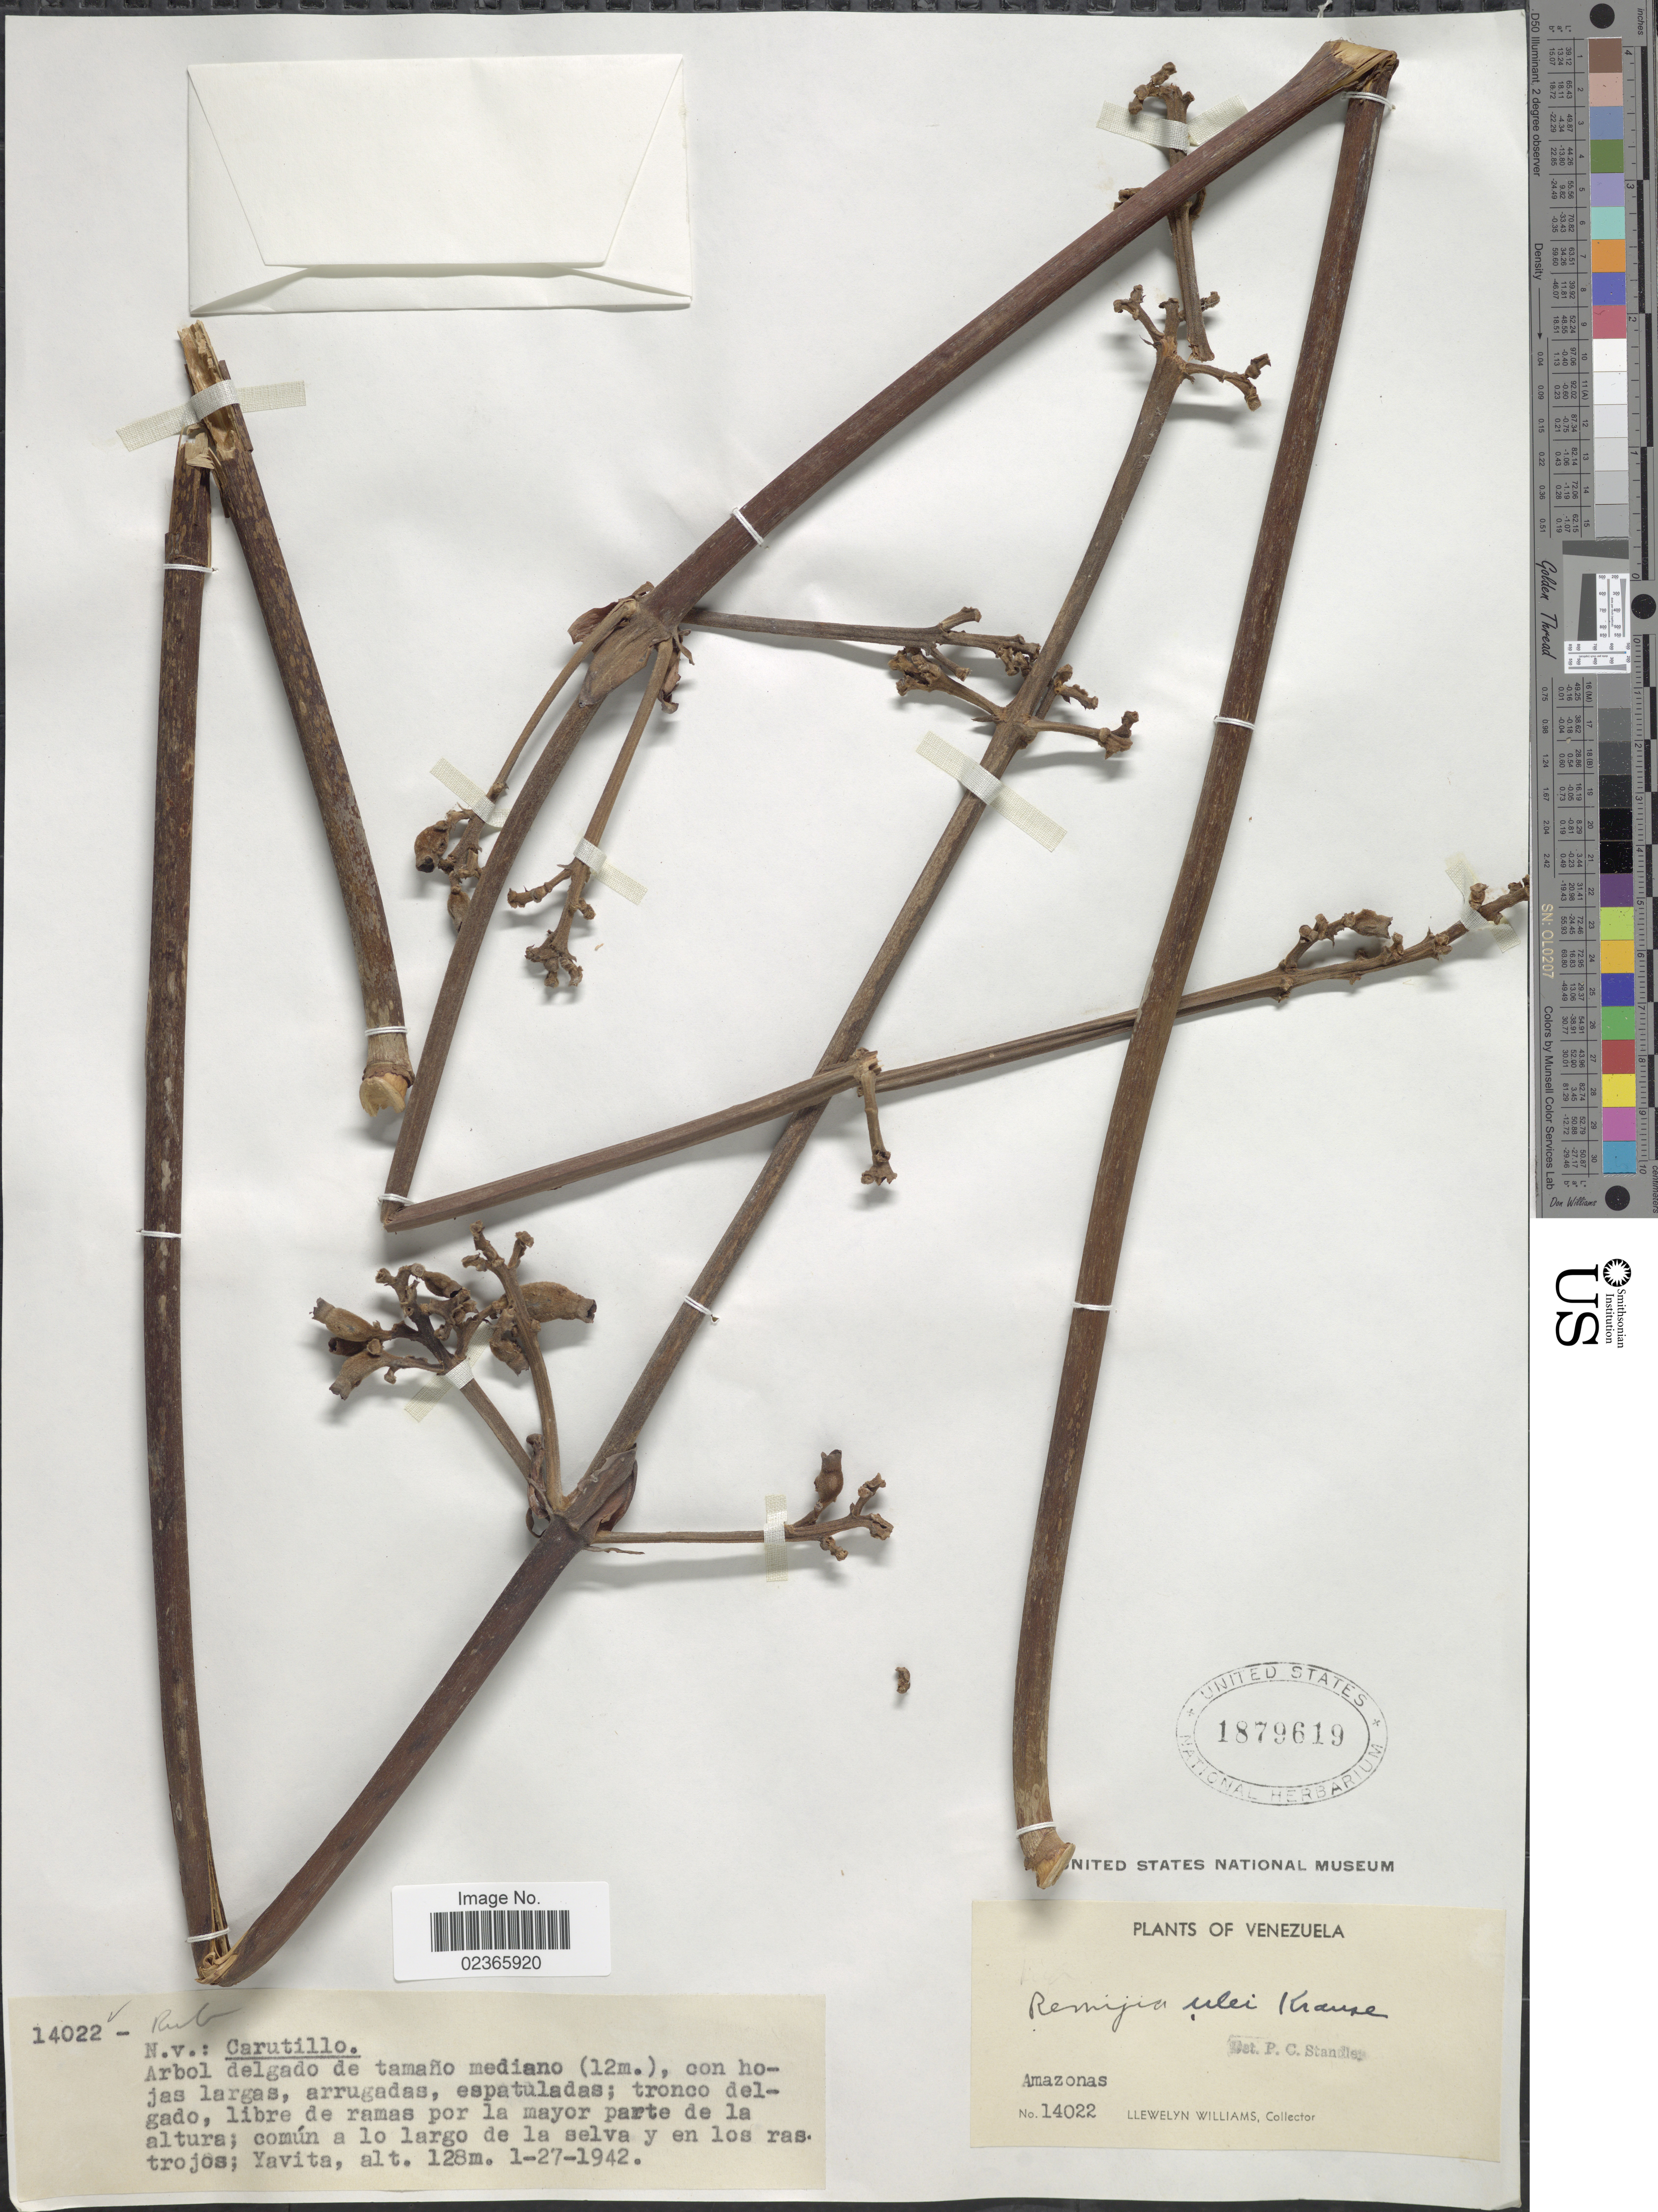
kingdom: Plantae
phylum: Tracheophyta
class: Magnoliopsida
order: Gentianales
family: Rubiaceae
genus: Remijia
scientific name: Remijia ulei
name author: K. Krause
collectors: Ll. Williams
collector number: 14022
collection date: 1942-01-27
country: Venezuela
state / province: Amazonas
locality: Comun a lo largo de la selva y en los rastrojos: Yavita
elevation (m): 128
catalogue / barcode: US 1879619